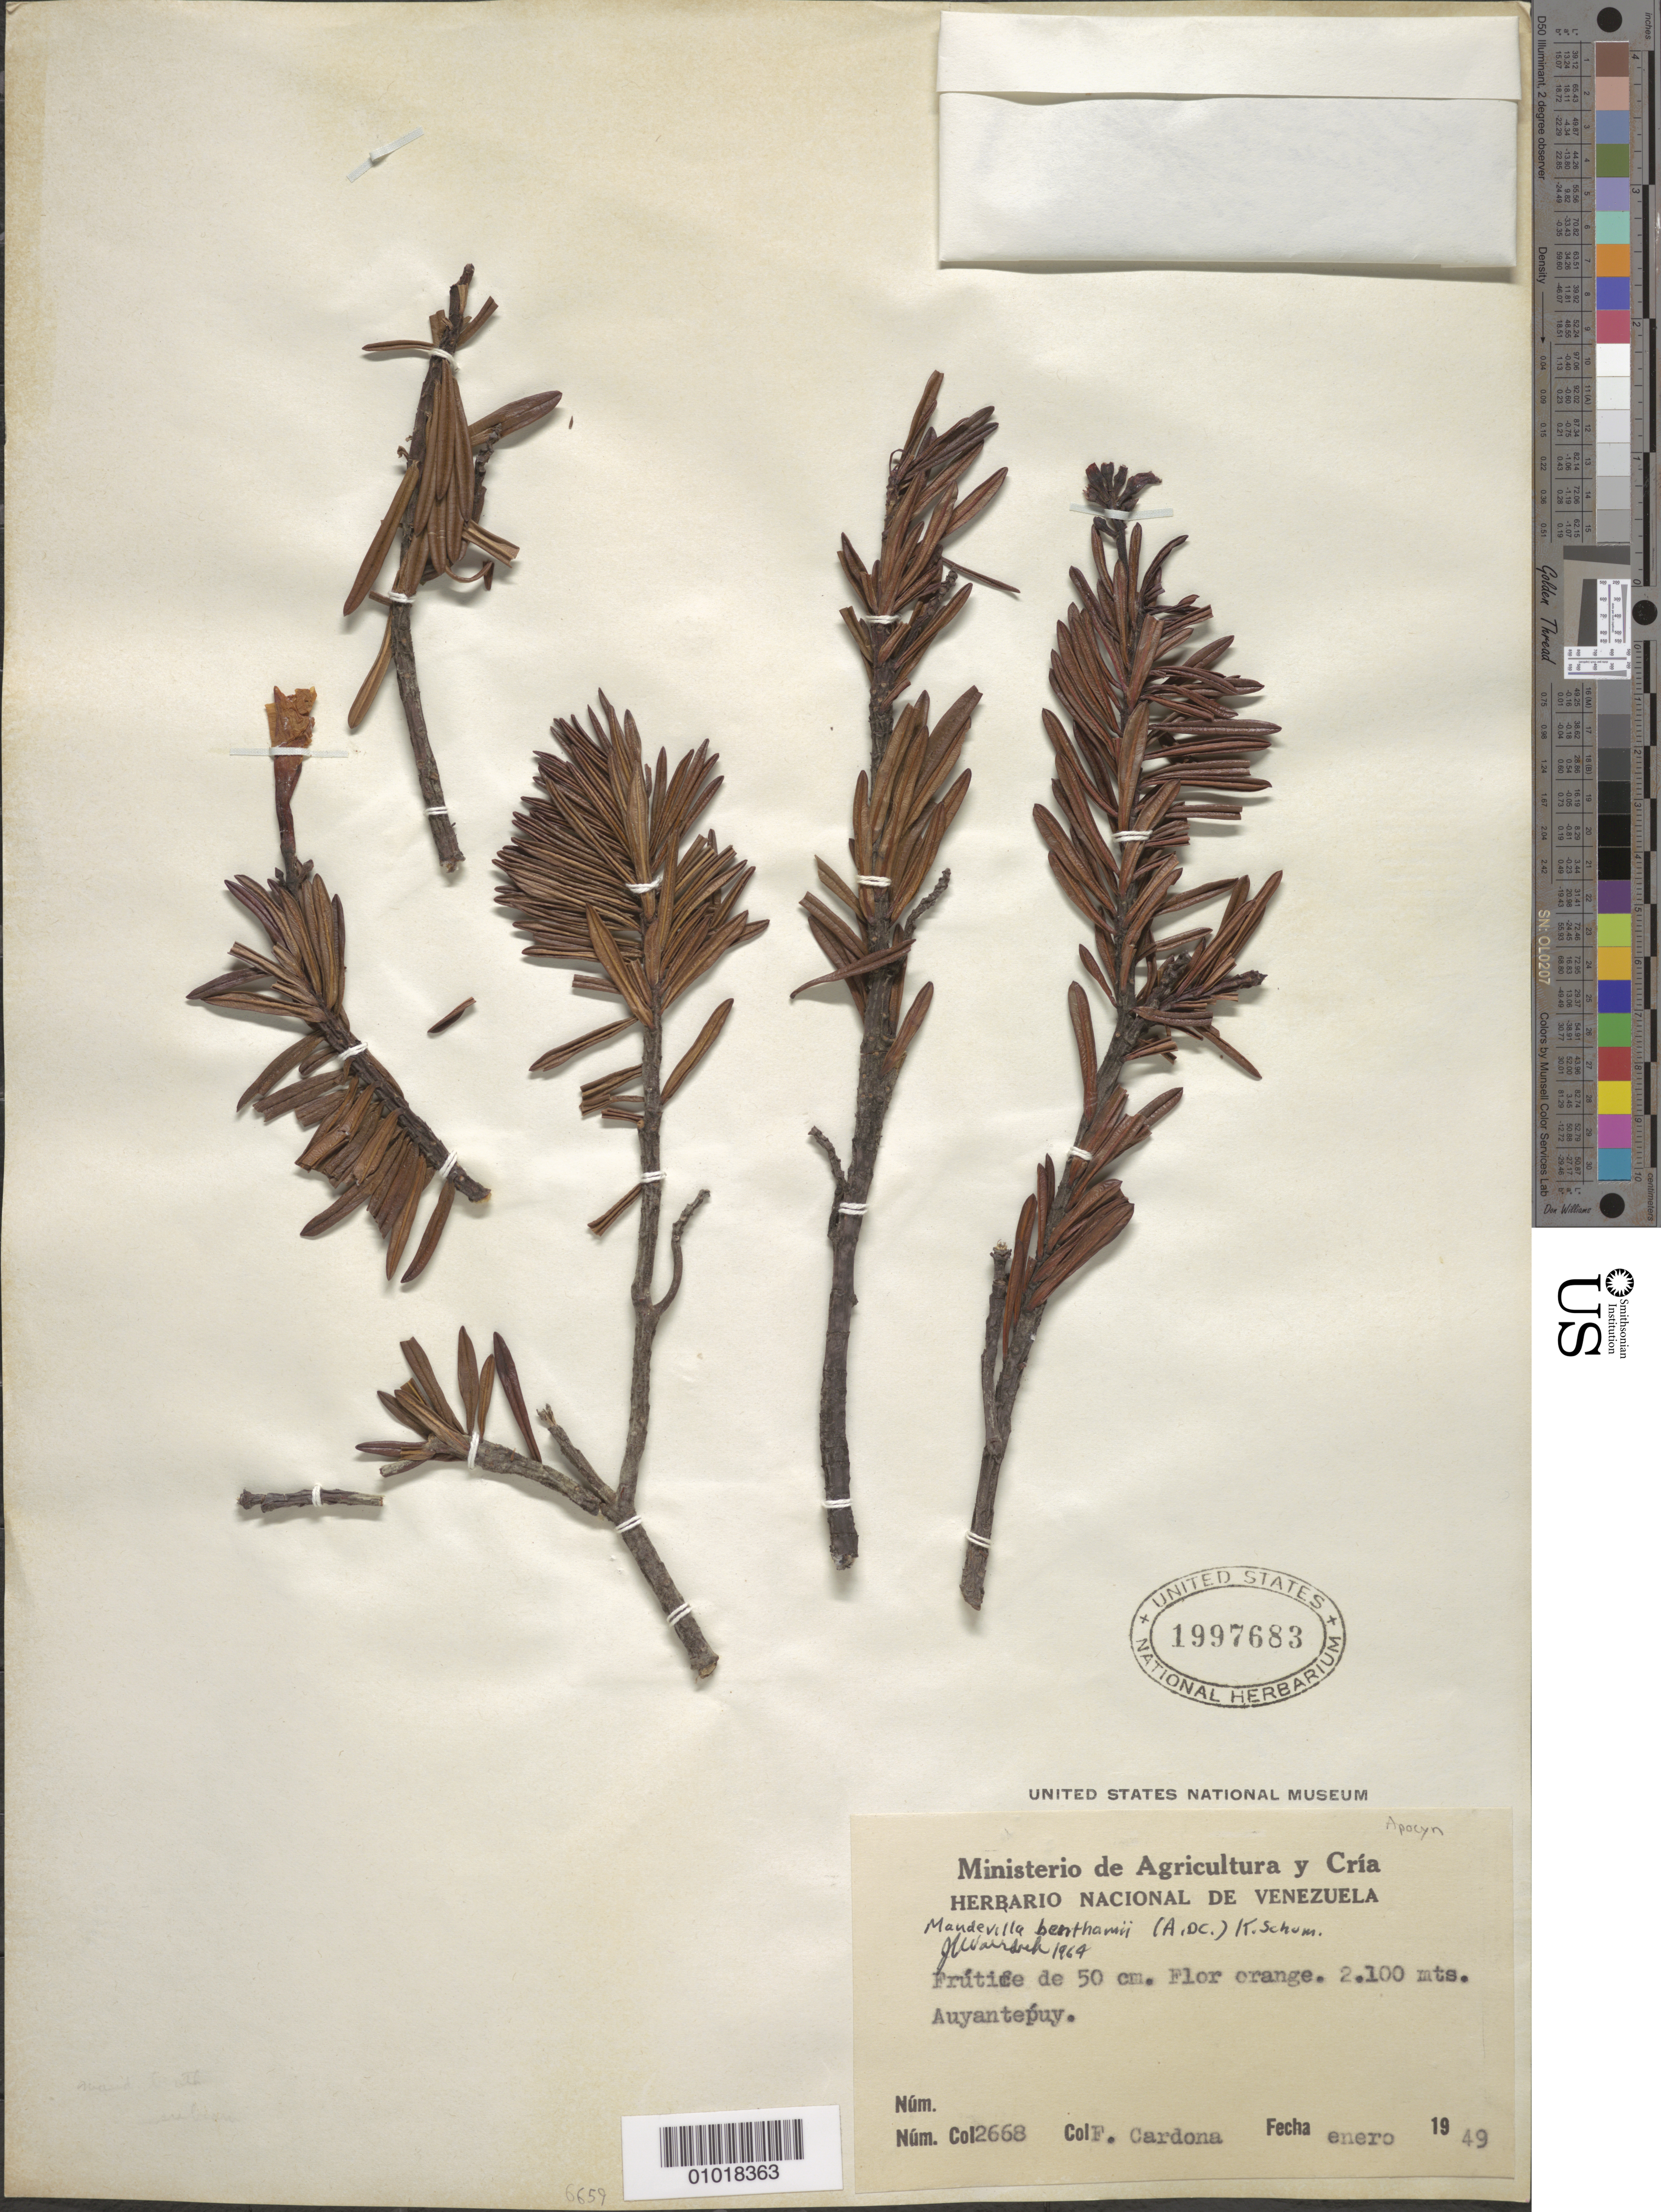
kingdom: Plantae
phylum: Tracheophyta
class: Magnoliopsida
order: Gentianales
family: Apocynaceae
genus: Mandevilla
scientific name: Mandevilla benthamii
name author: (A. DC.) K. Schum.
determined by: Wurdack, John J., (US), US (UNITED STATES)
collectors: F. Cardona Puig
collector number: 2668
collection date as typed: Jan-49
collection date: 1949-01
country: Venezuela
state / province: Bolívar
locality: Cerro Auyantepuí, Alto Río Caroní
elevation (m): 2100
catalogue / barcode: US 1997683